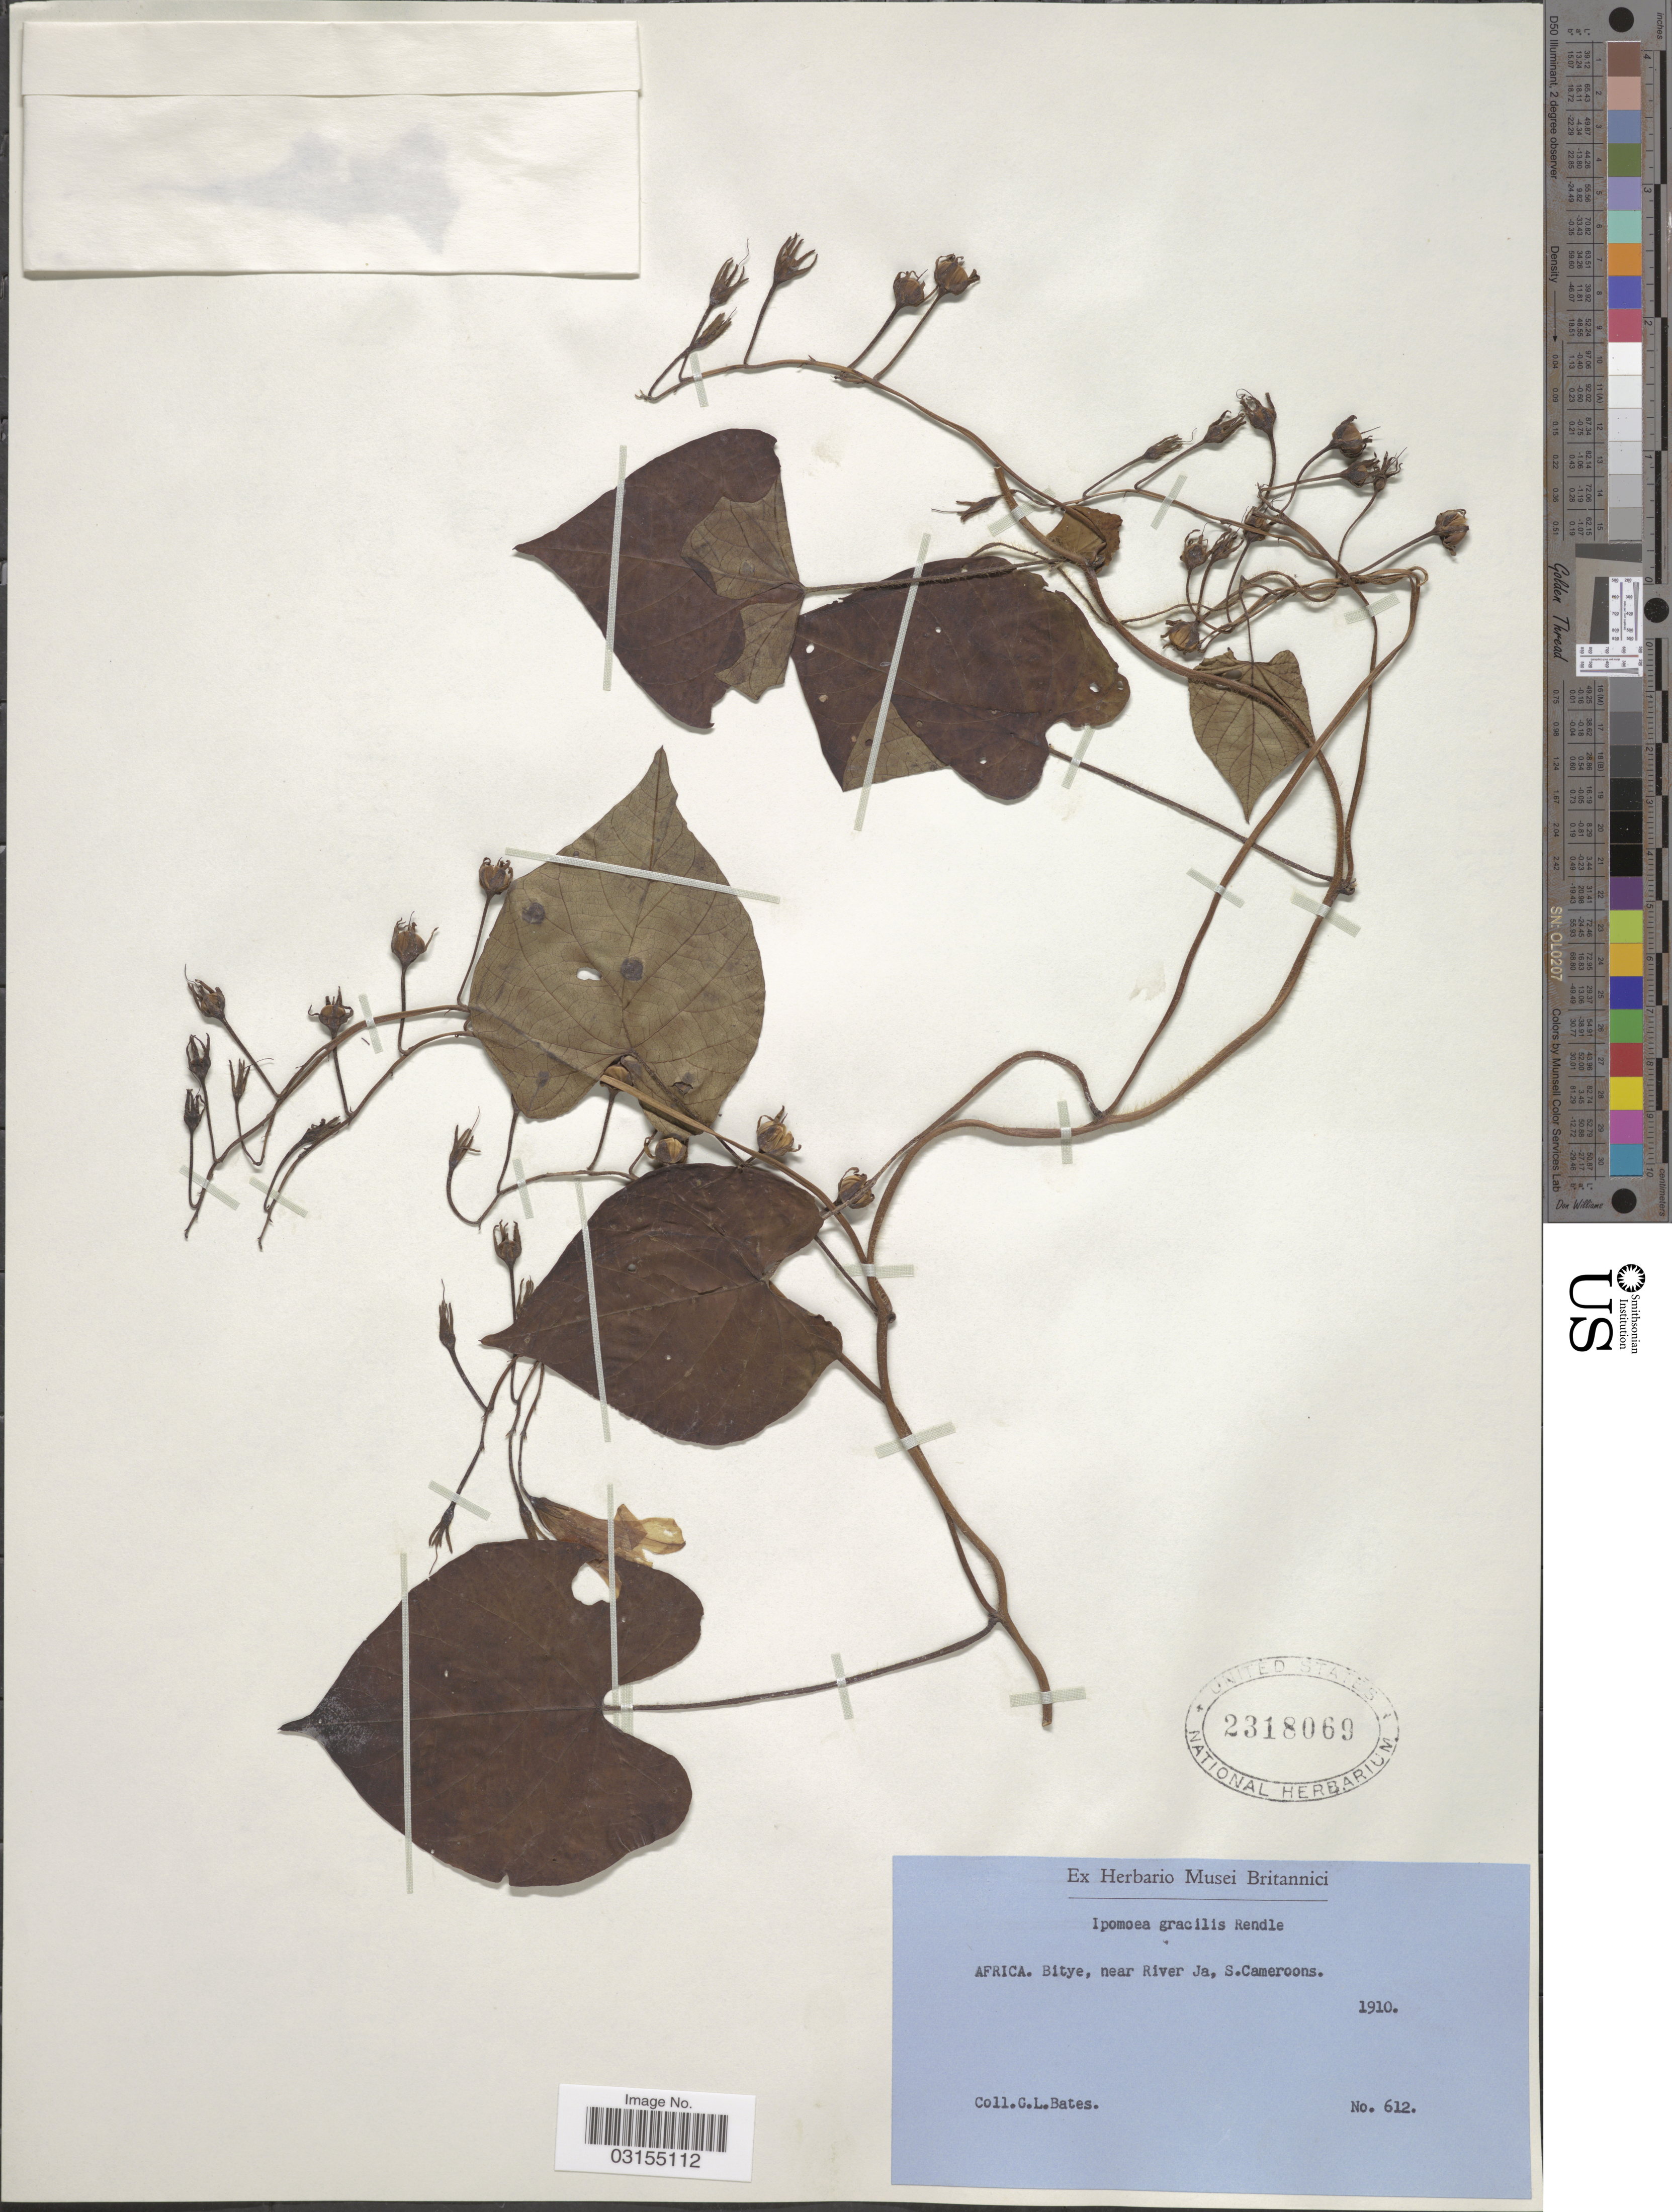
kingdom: Plantae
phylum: Tracheophyta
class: Magnoliopsida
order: Solanales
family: Convolvulaceae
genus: Ipomoea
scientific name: Ipomoea gracilis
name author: R. Br.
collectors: G. Bates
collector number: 612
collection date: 1910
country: Cameroon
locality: Bitye, near River Ja, S. Cameroons.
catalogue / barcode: US 2318069